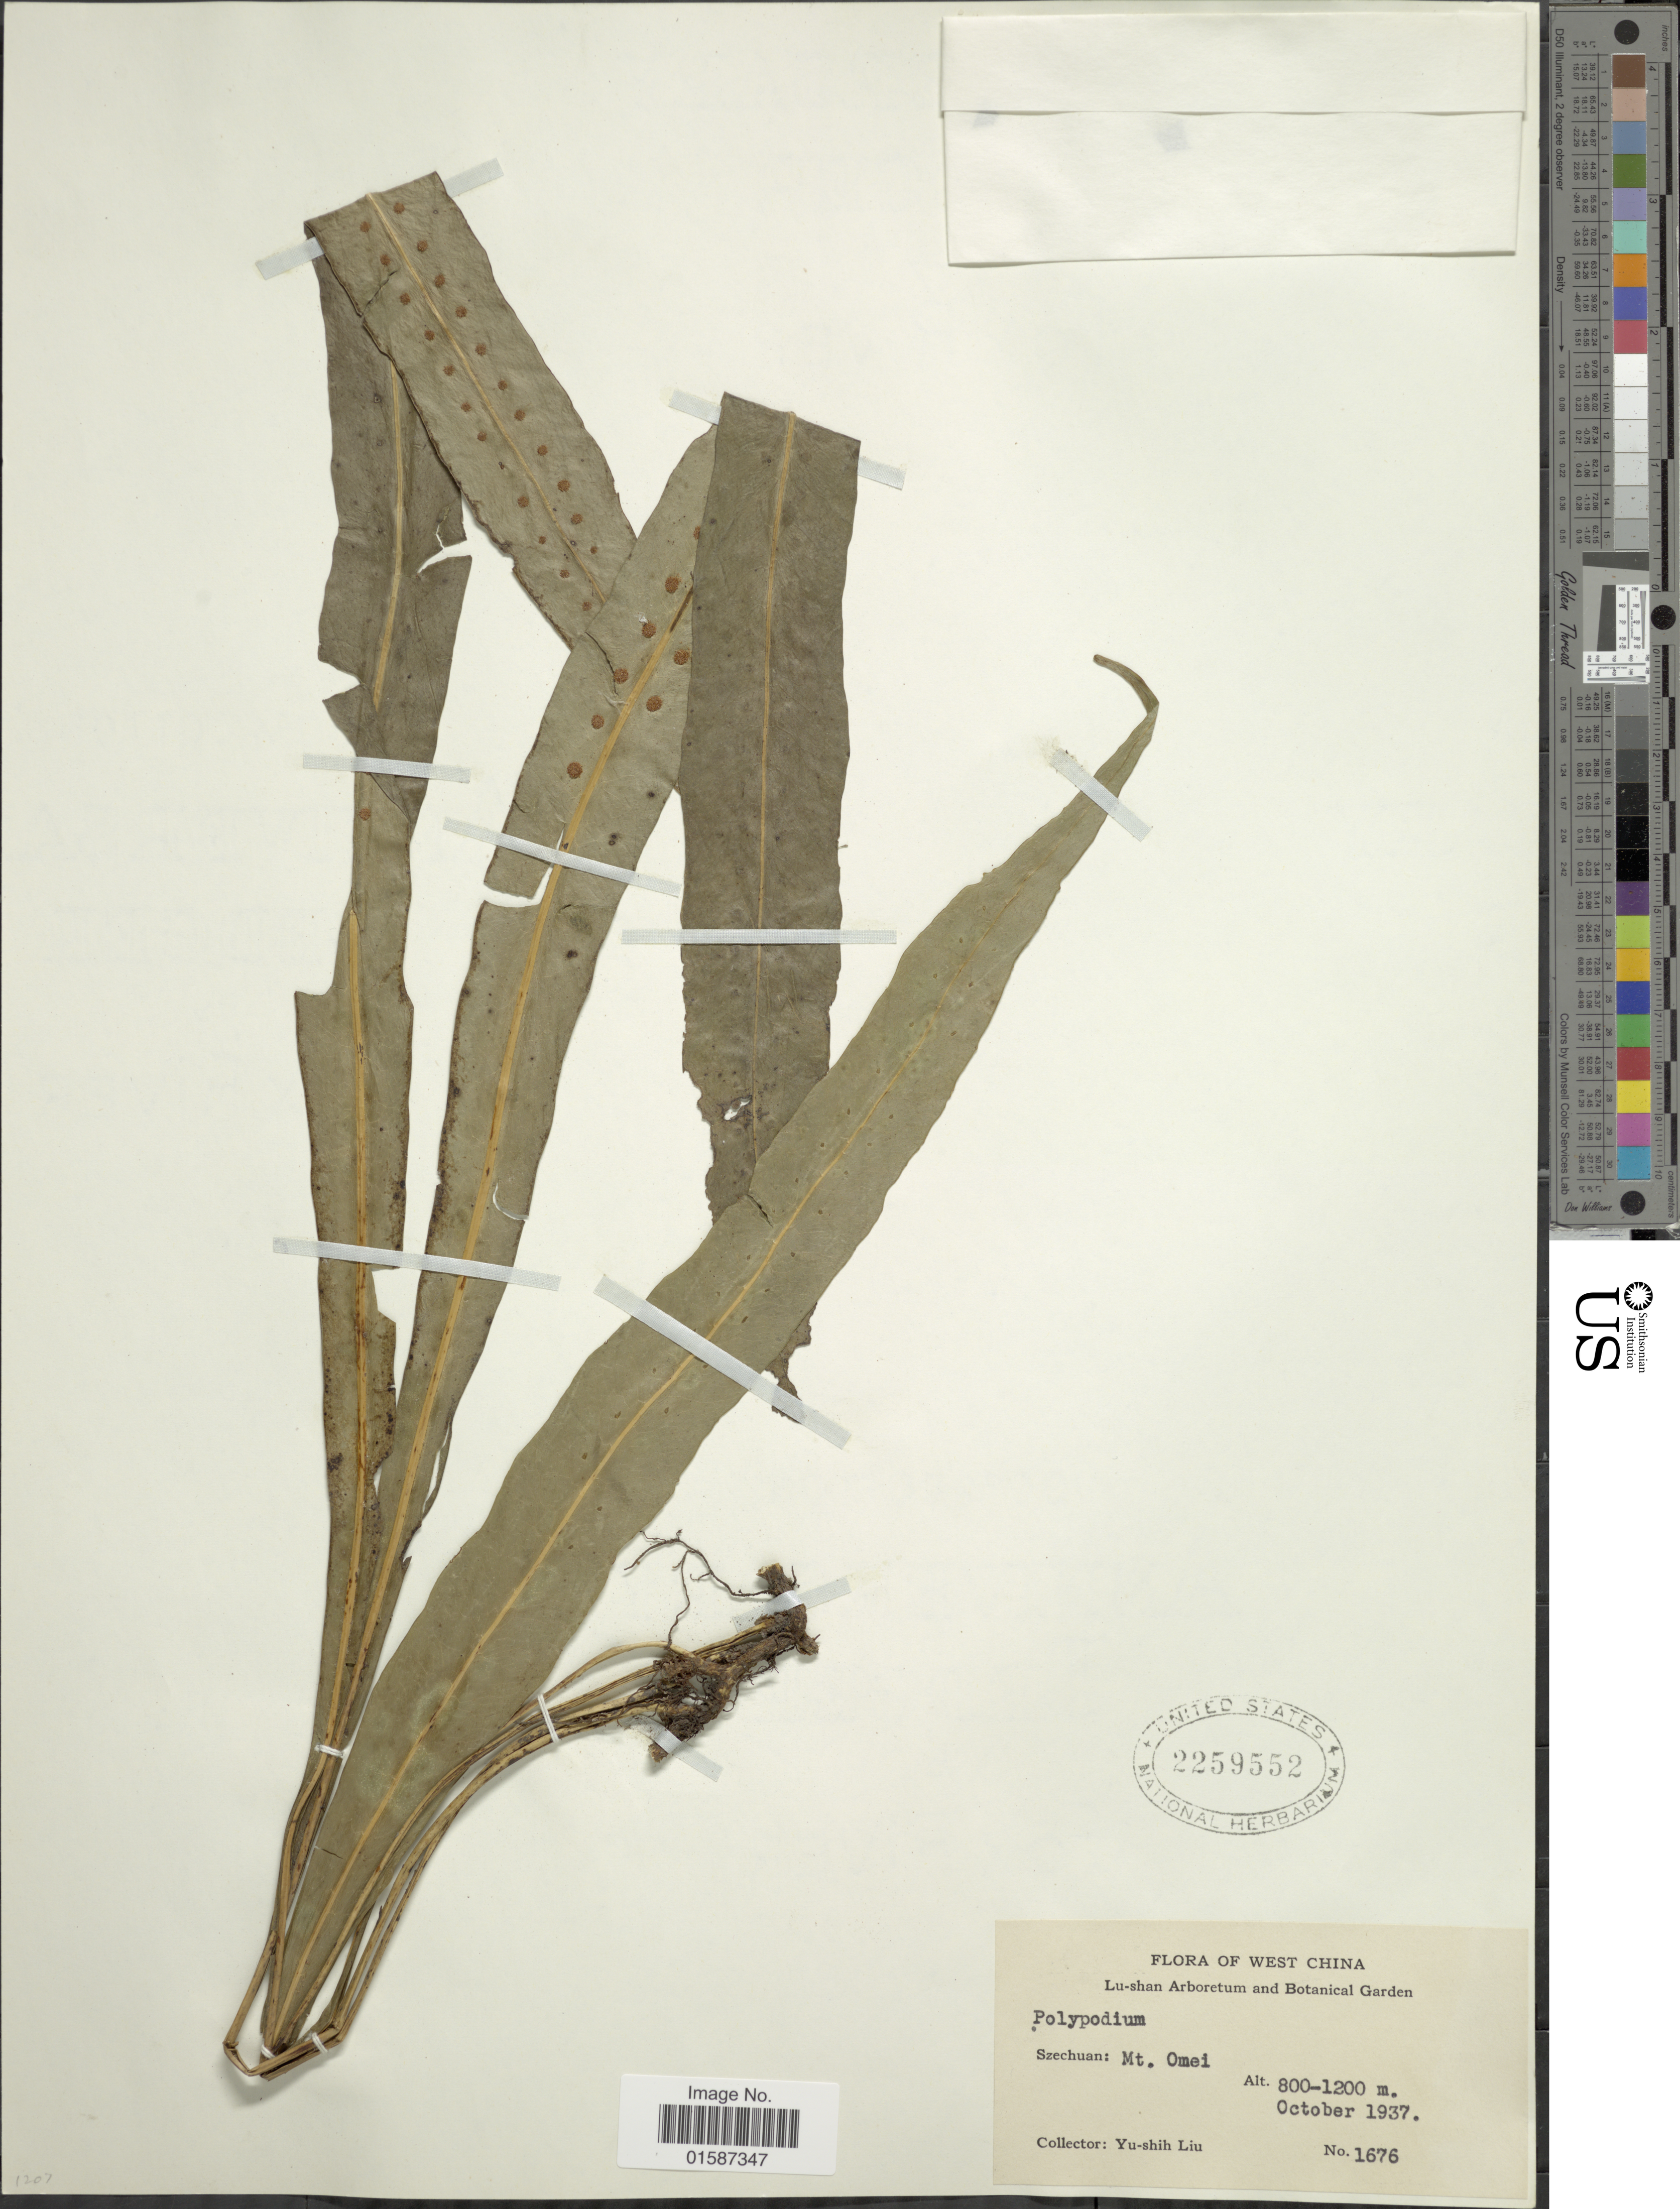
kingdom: Plantae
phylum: Tracheophyta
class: Polypodiopsida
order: Polypodiales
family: Polypodiaceae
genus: Neolepisorus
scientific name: Neolepisorus fortunei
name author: (T. Moore) Li S. Wang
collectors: S. Y. Hu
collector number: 1676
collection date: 1937-10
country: China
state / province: Sichuan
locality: Szechuan: Mt. Omei, West China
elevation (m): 800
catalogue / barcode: US 2259552